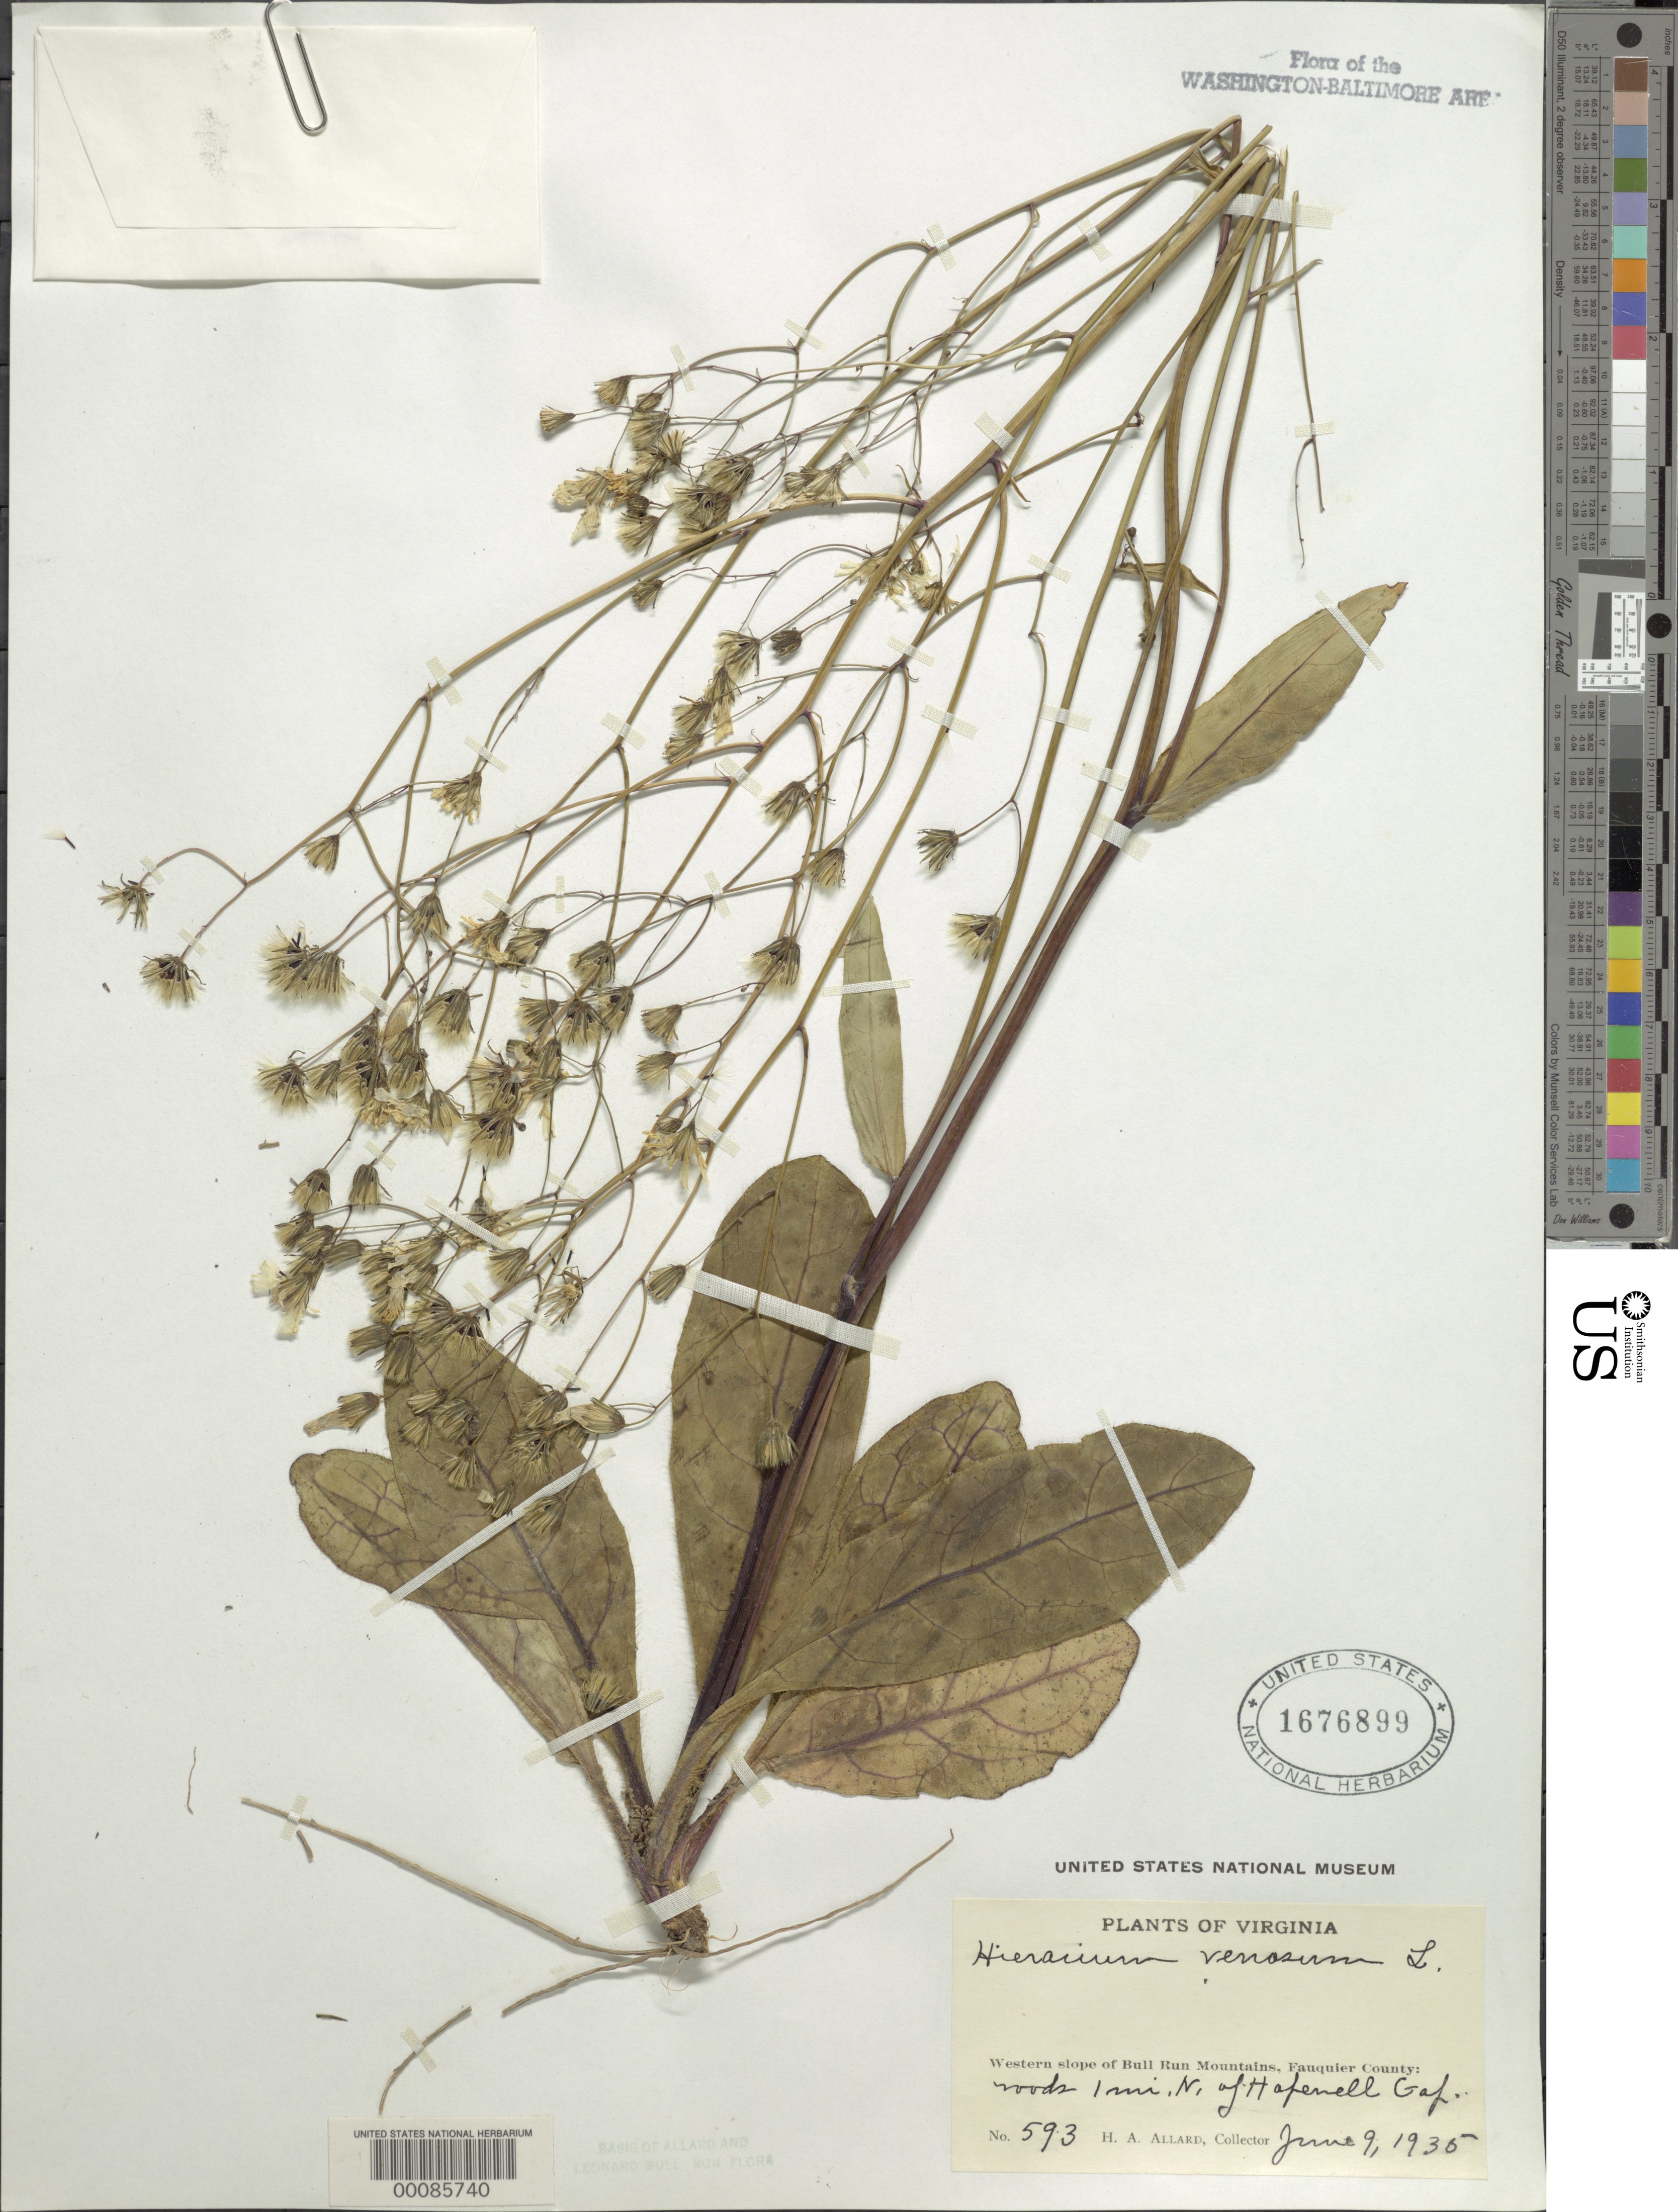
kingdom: Plantae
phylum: Tracheophyta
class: Magnoliopsida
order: Asterales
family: Asteraceae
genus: Hieracium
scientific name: Hieracium venosum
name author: L.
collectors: H. A. Allard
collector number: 593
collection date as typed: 09 Jun 1935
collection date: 1935-06-09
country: United States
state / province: Virginia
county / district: Fauquier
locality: North of Hopewell Gap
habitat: Woods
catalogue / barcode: US 1676899